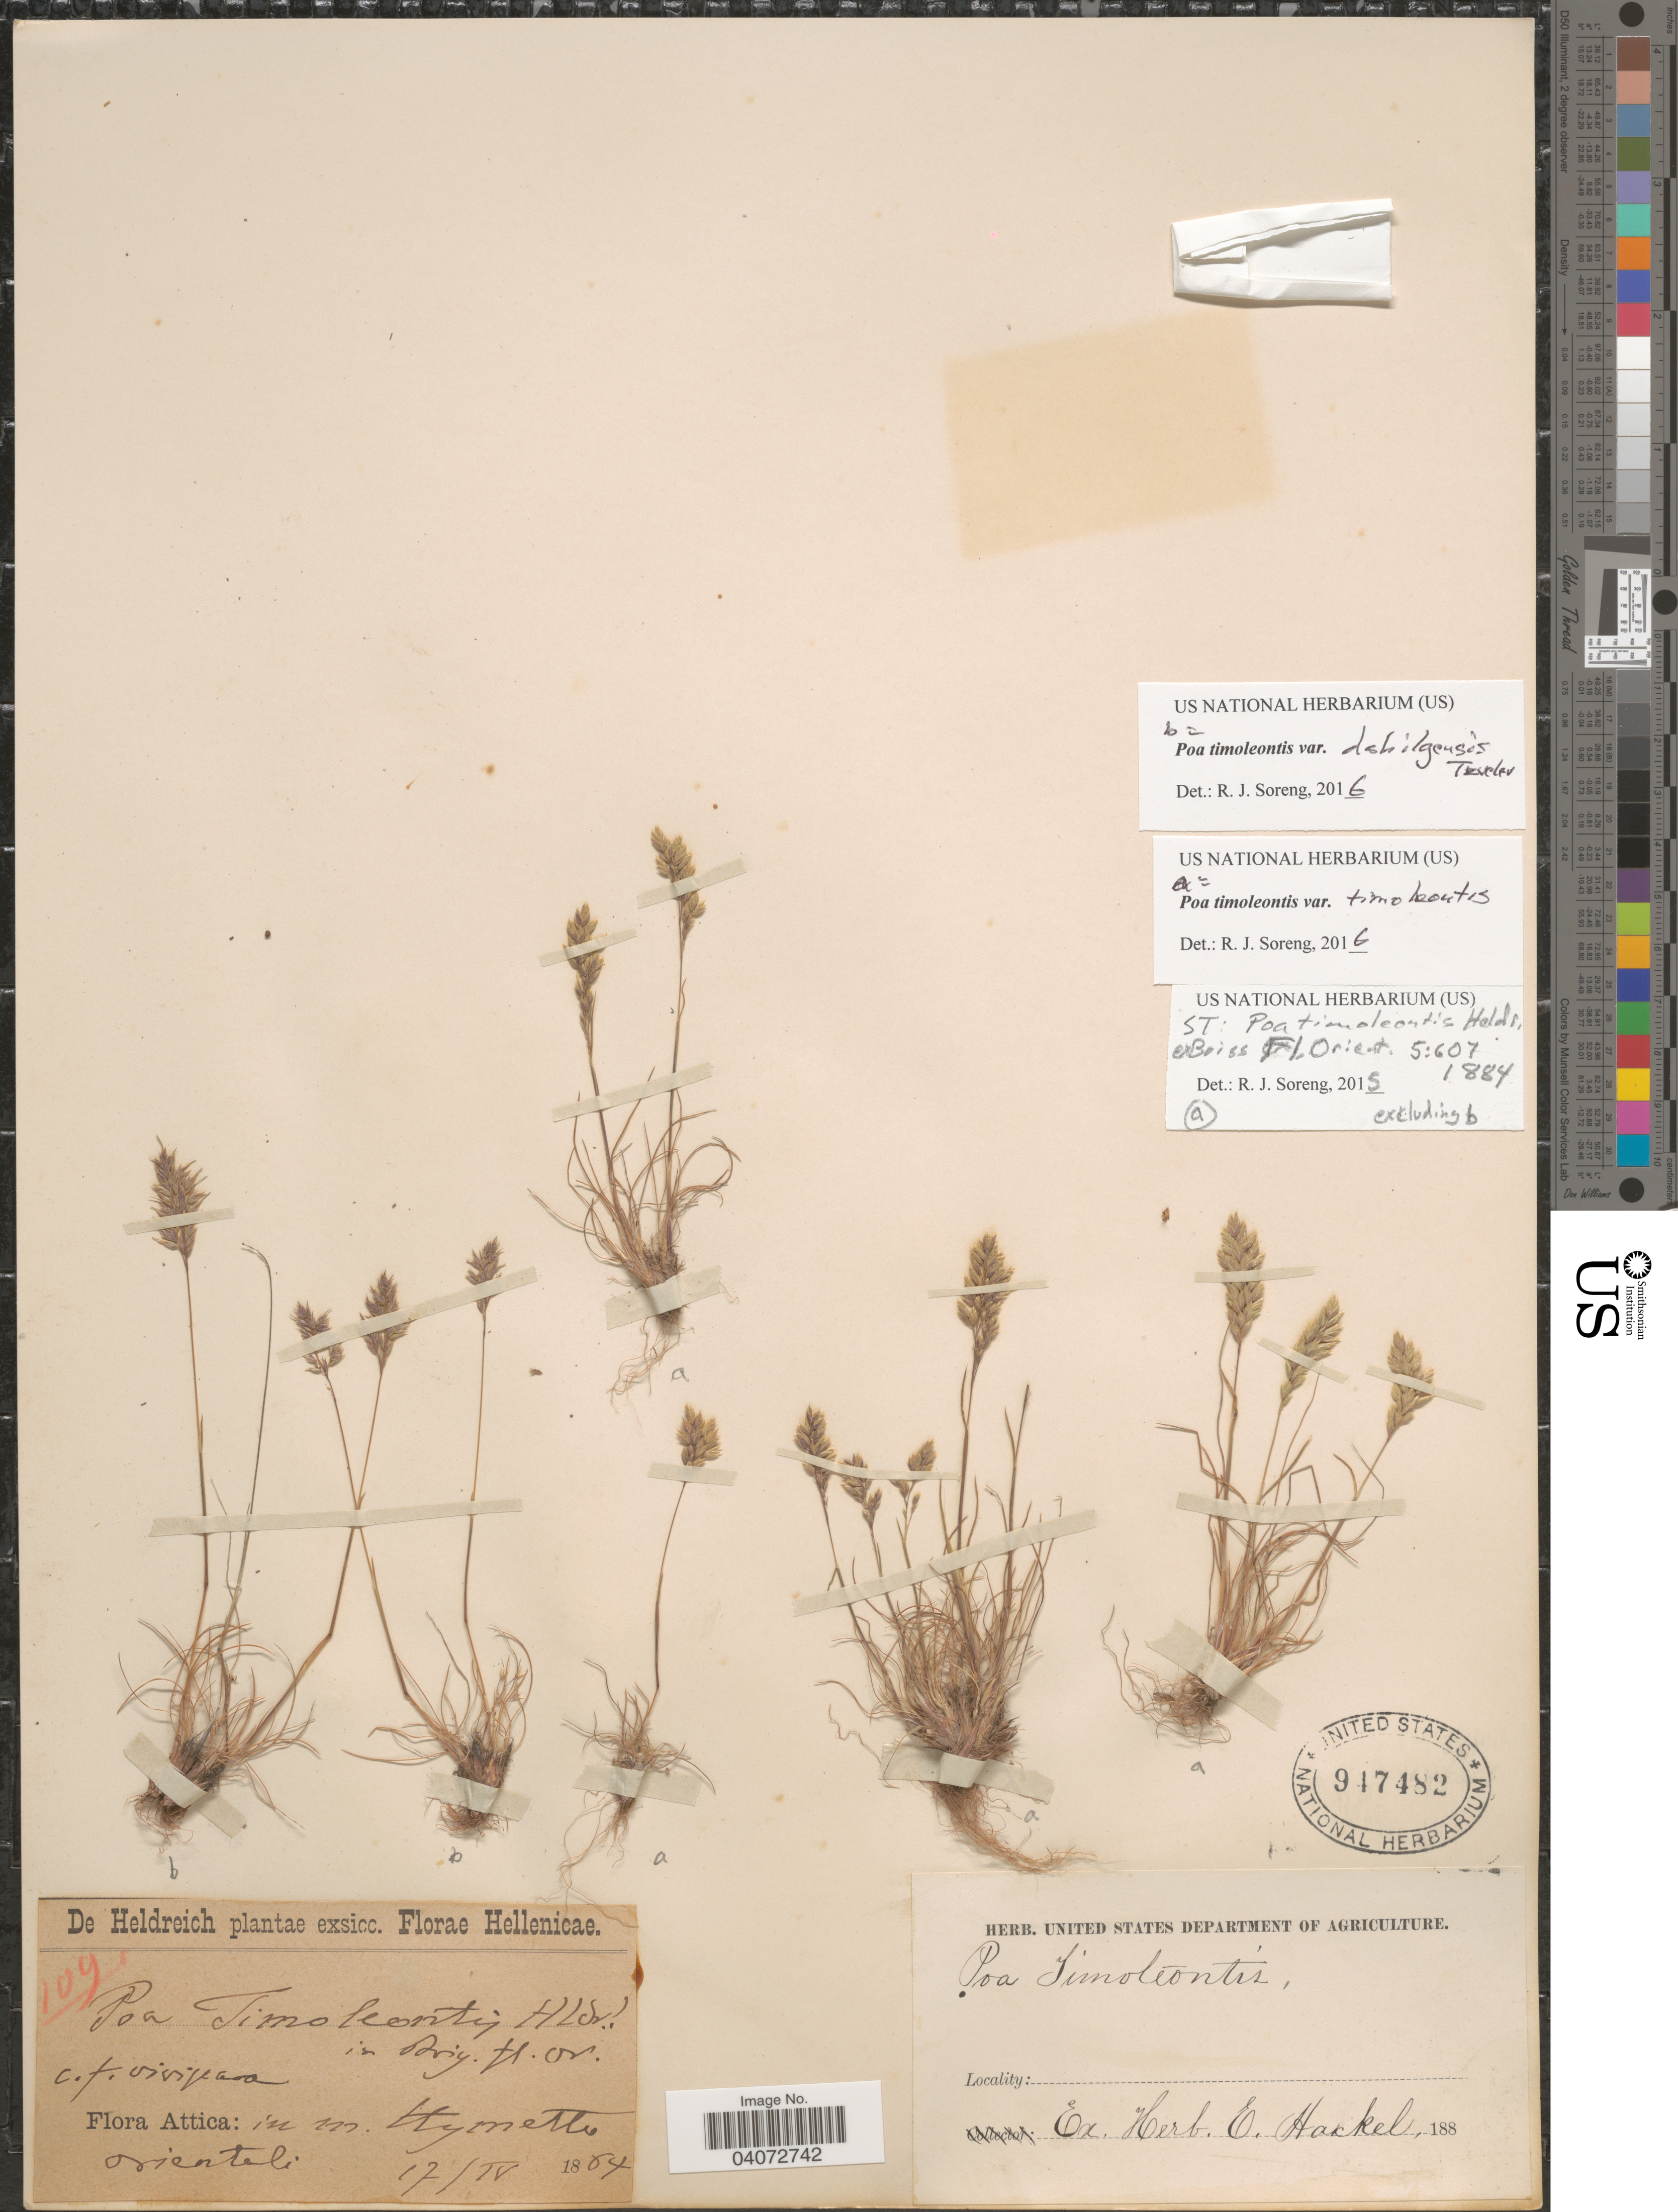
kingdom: Plantae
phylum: Tracheophyta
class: Liliopsida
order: Poales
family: Poaceae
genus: Poa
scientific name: Poa timoleontis var. timoleontis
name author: Heldr. ex Boiss.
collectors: -. De Heldreich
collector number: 109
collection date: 1864-04-17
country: Greece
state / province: Attica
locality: In m. Thymetto orientali.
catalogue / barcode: US 947482